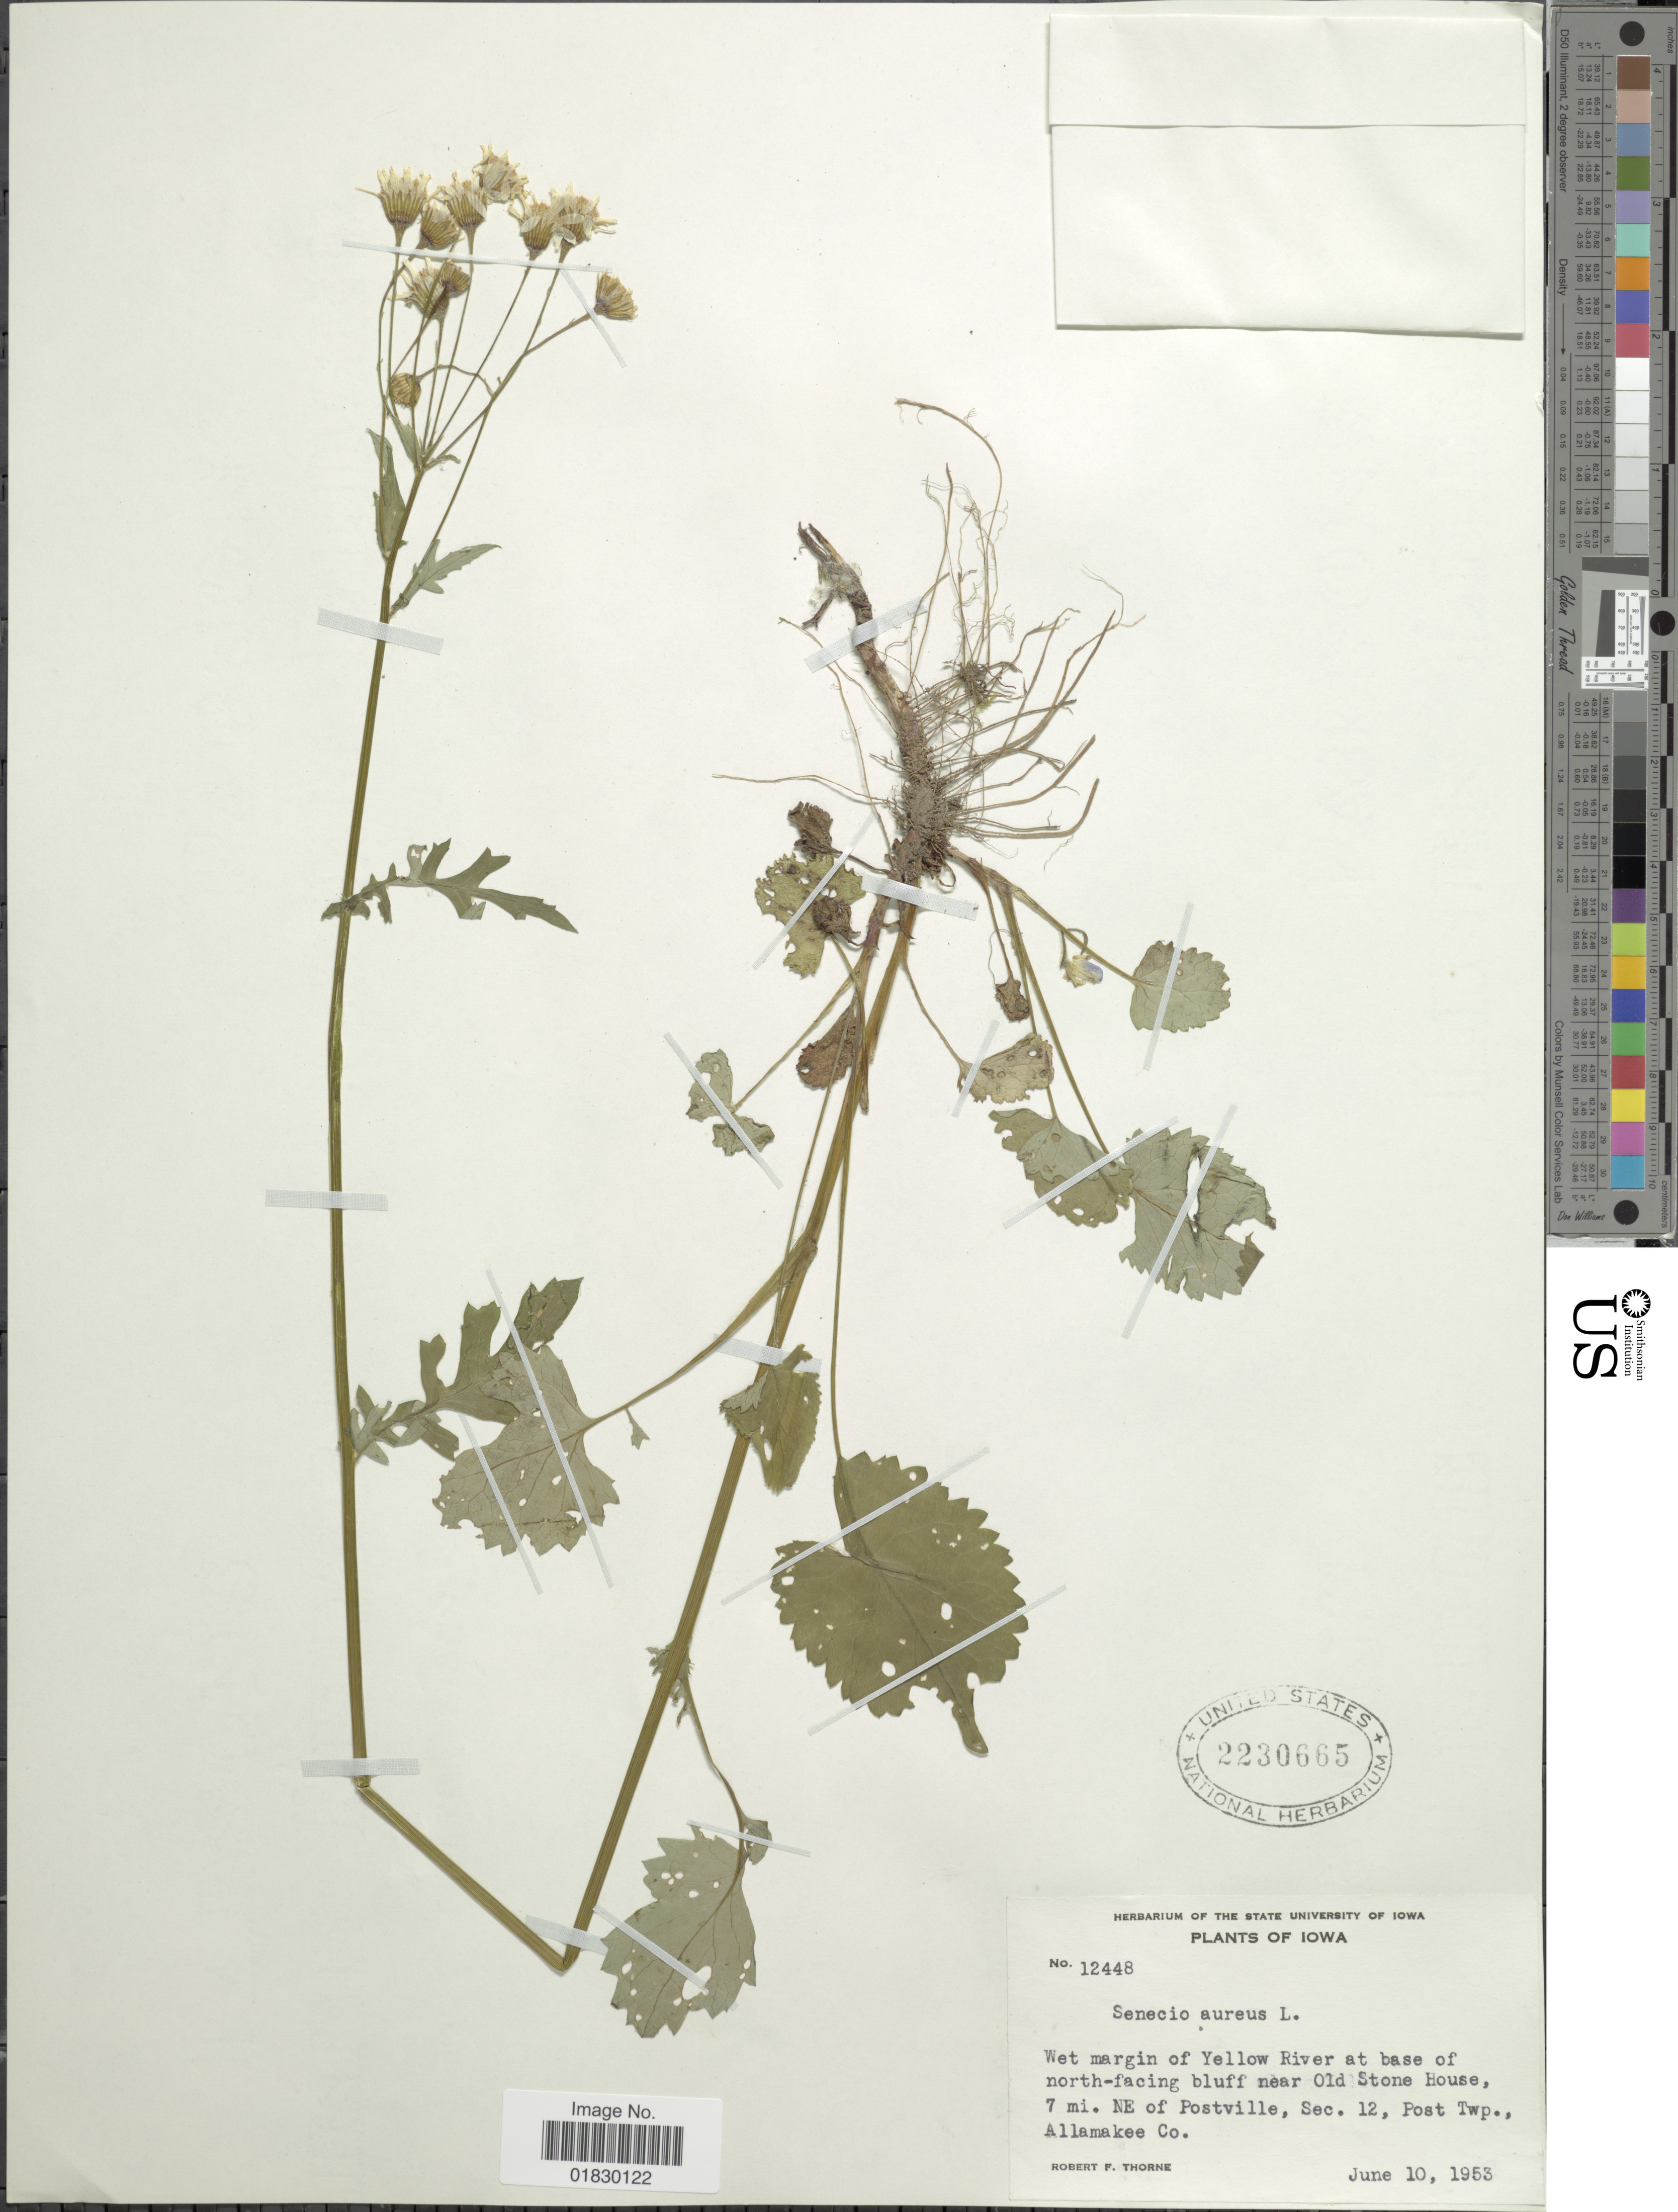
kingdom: Plantae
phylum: Tracheophyta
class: Magnoliopsida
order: Asterales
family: Asteraceae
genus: Packera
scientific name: Packera aurea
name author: (L.) Á. Löve & D. Löve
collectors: R. F. Thorne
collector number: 12448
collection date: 1953-06-10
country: United States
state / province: Iowa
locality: Wet margin of Yellow River at base of north-facing bluff near Old Stone House, 7 mi. NE of Postville,m Sec. 12, Post Twp., Allamakee Co.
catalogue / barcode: US 2230665